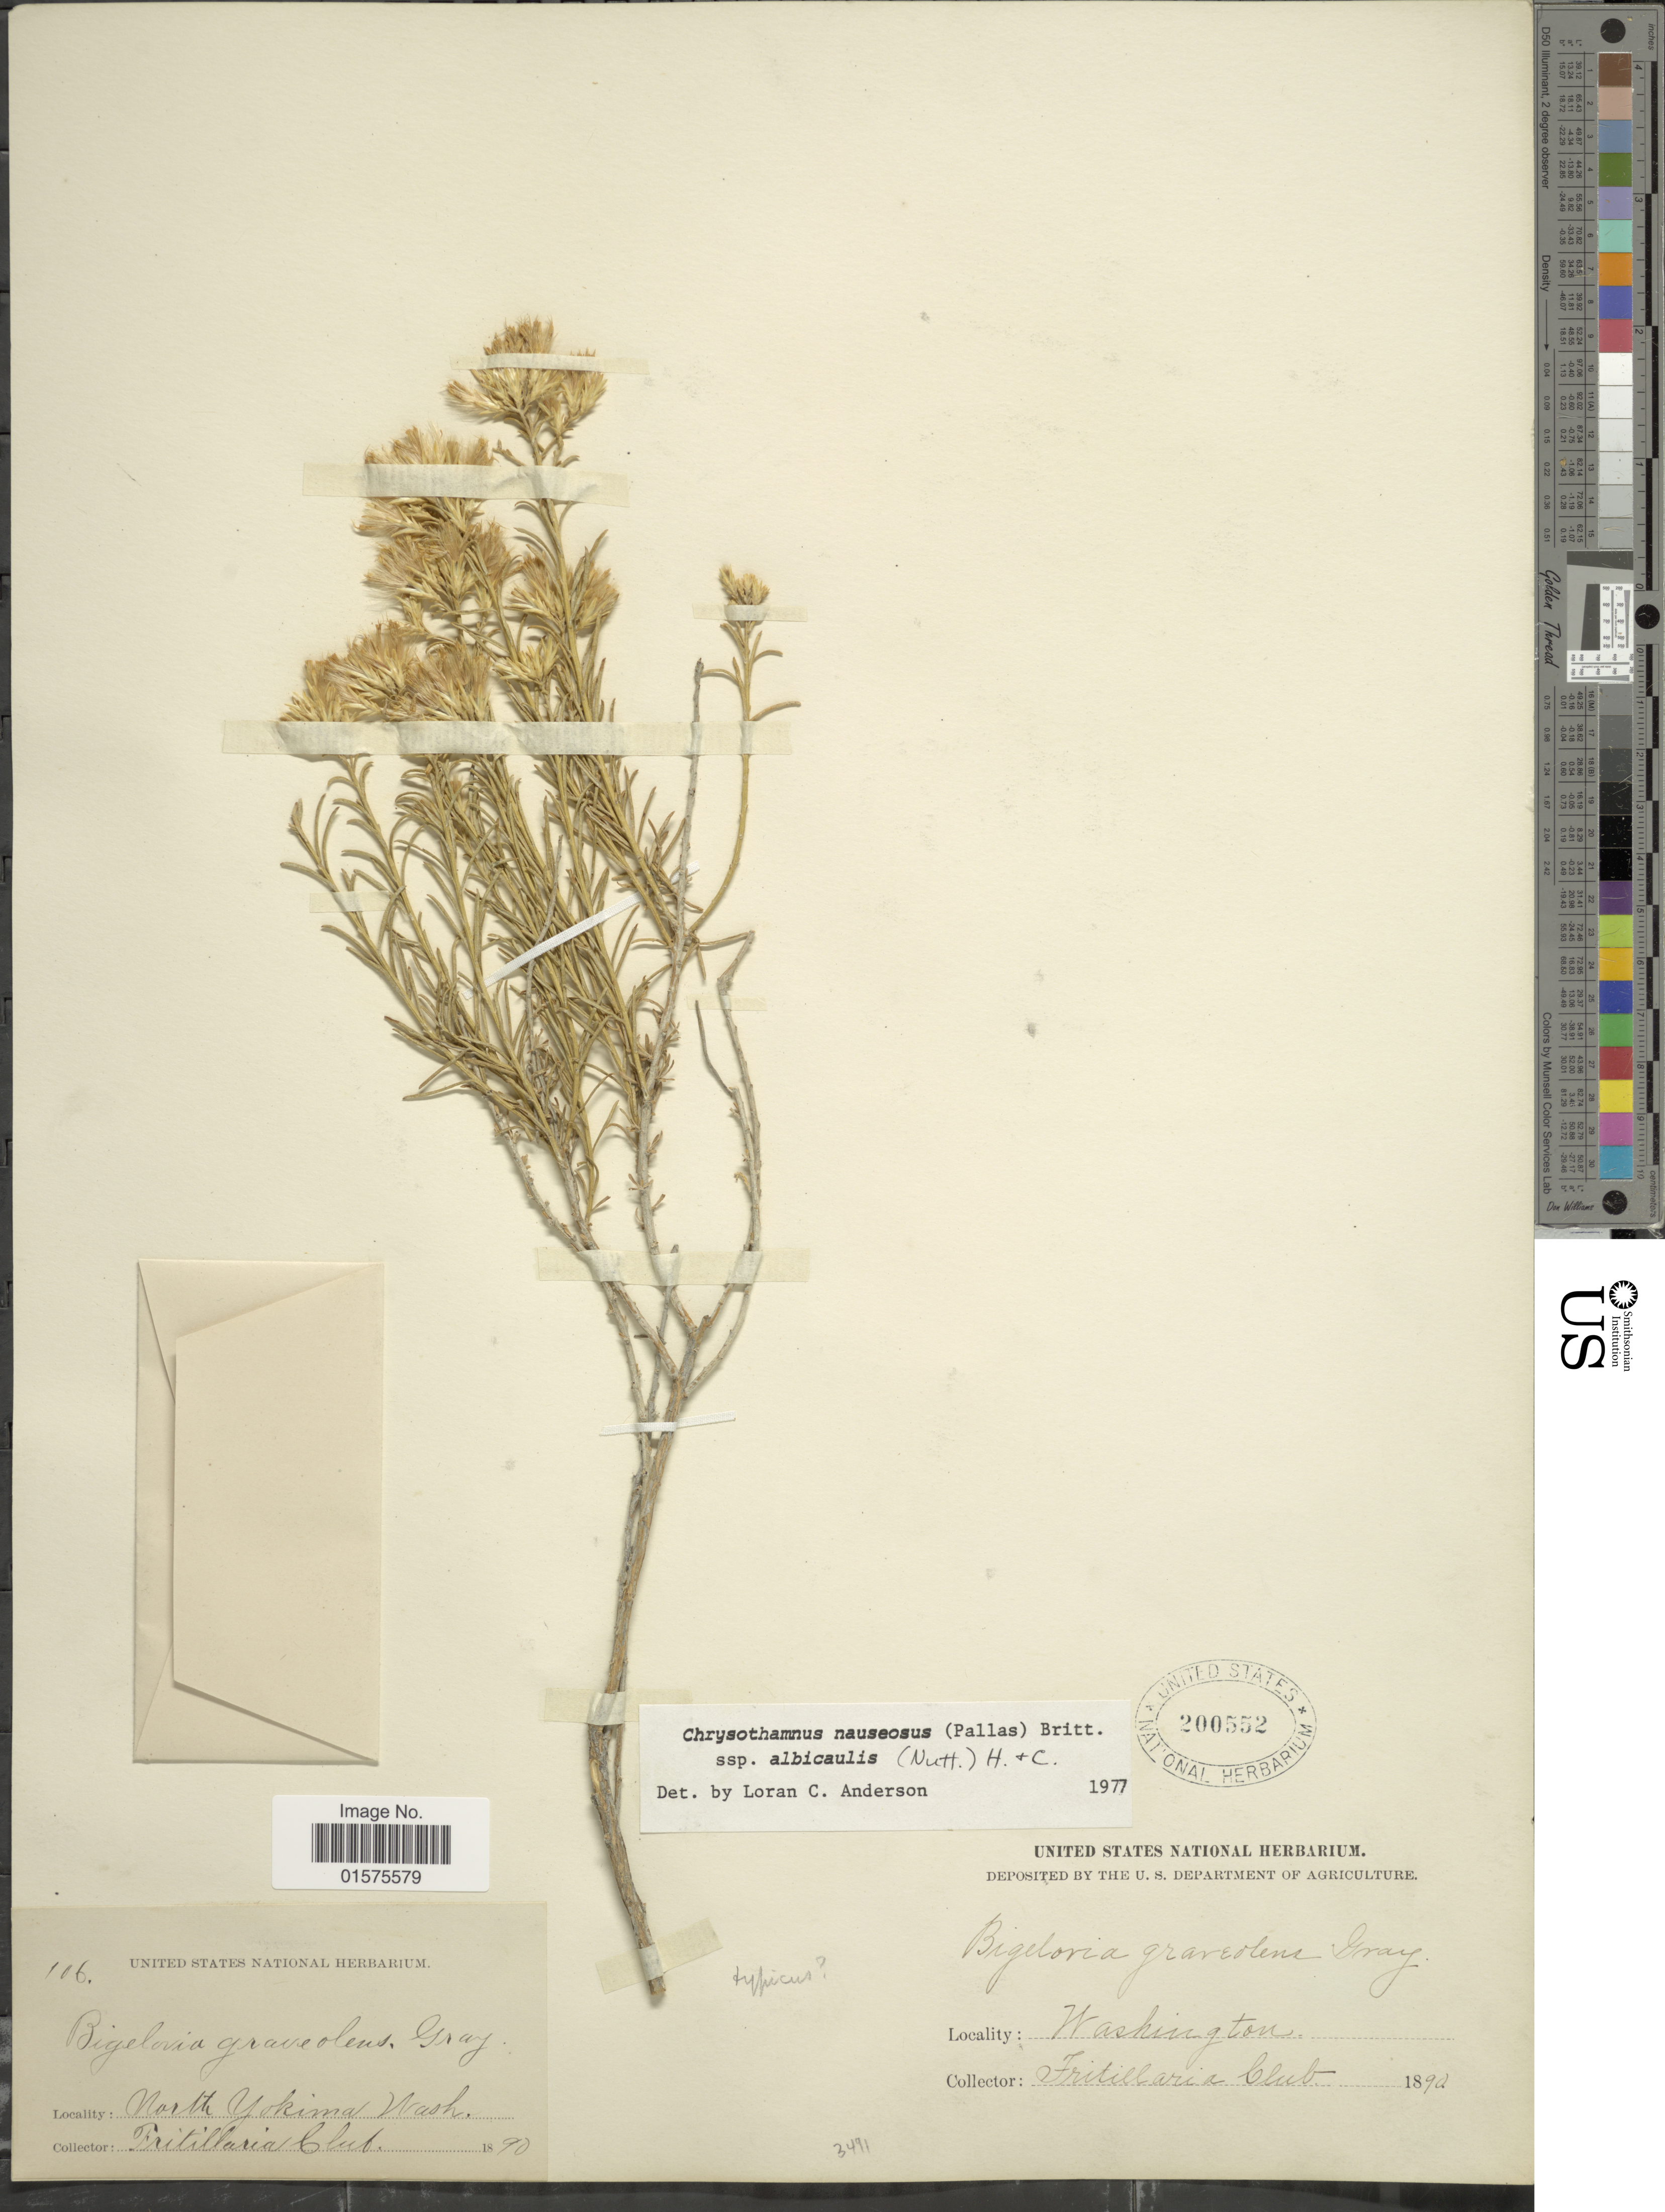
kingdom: Plantae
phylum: Tracheophyta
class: Magnoliopsida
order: Asterales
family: Asteraceae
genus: Ericameria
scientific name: Ericameria nauseosa var. speciosa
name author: (Nutt.) G.L. Nesom & G.I. Baird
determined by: Urbatsch, Lowell E., Curator (LSU), Louisiana State University (UNITED STATES)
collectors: Fritilaria Club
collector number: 116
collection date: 1890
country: United States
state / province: Washington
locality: North Yokima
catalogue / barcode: US 200552